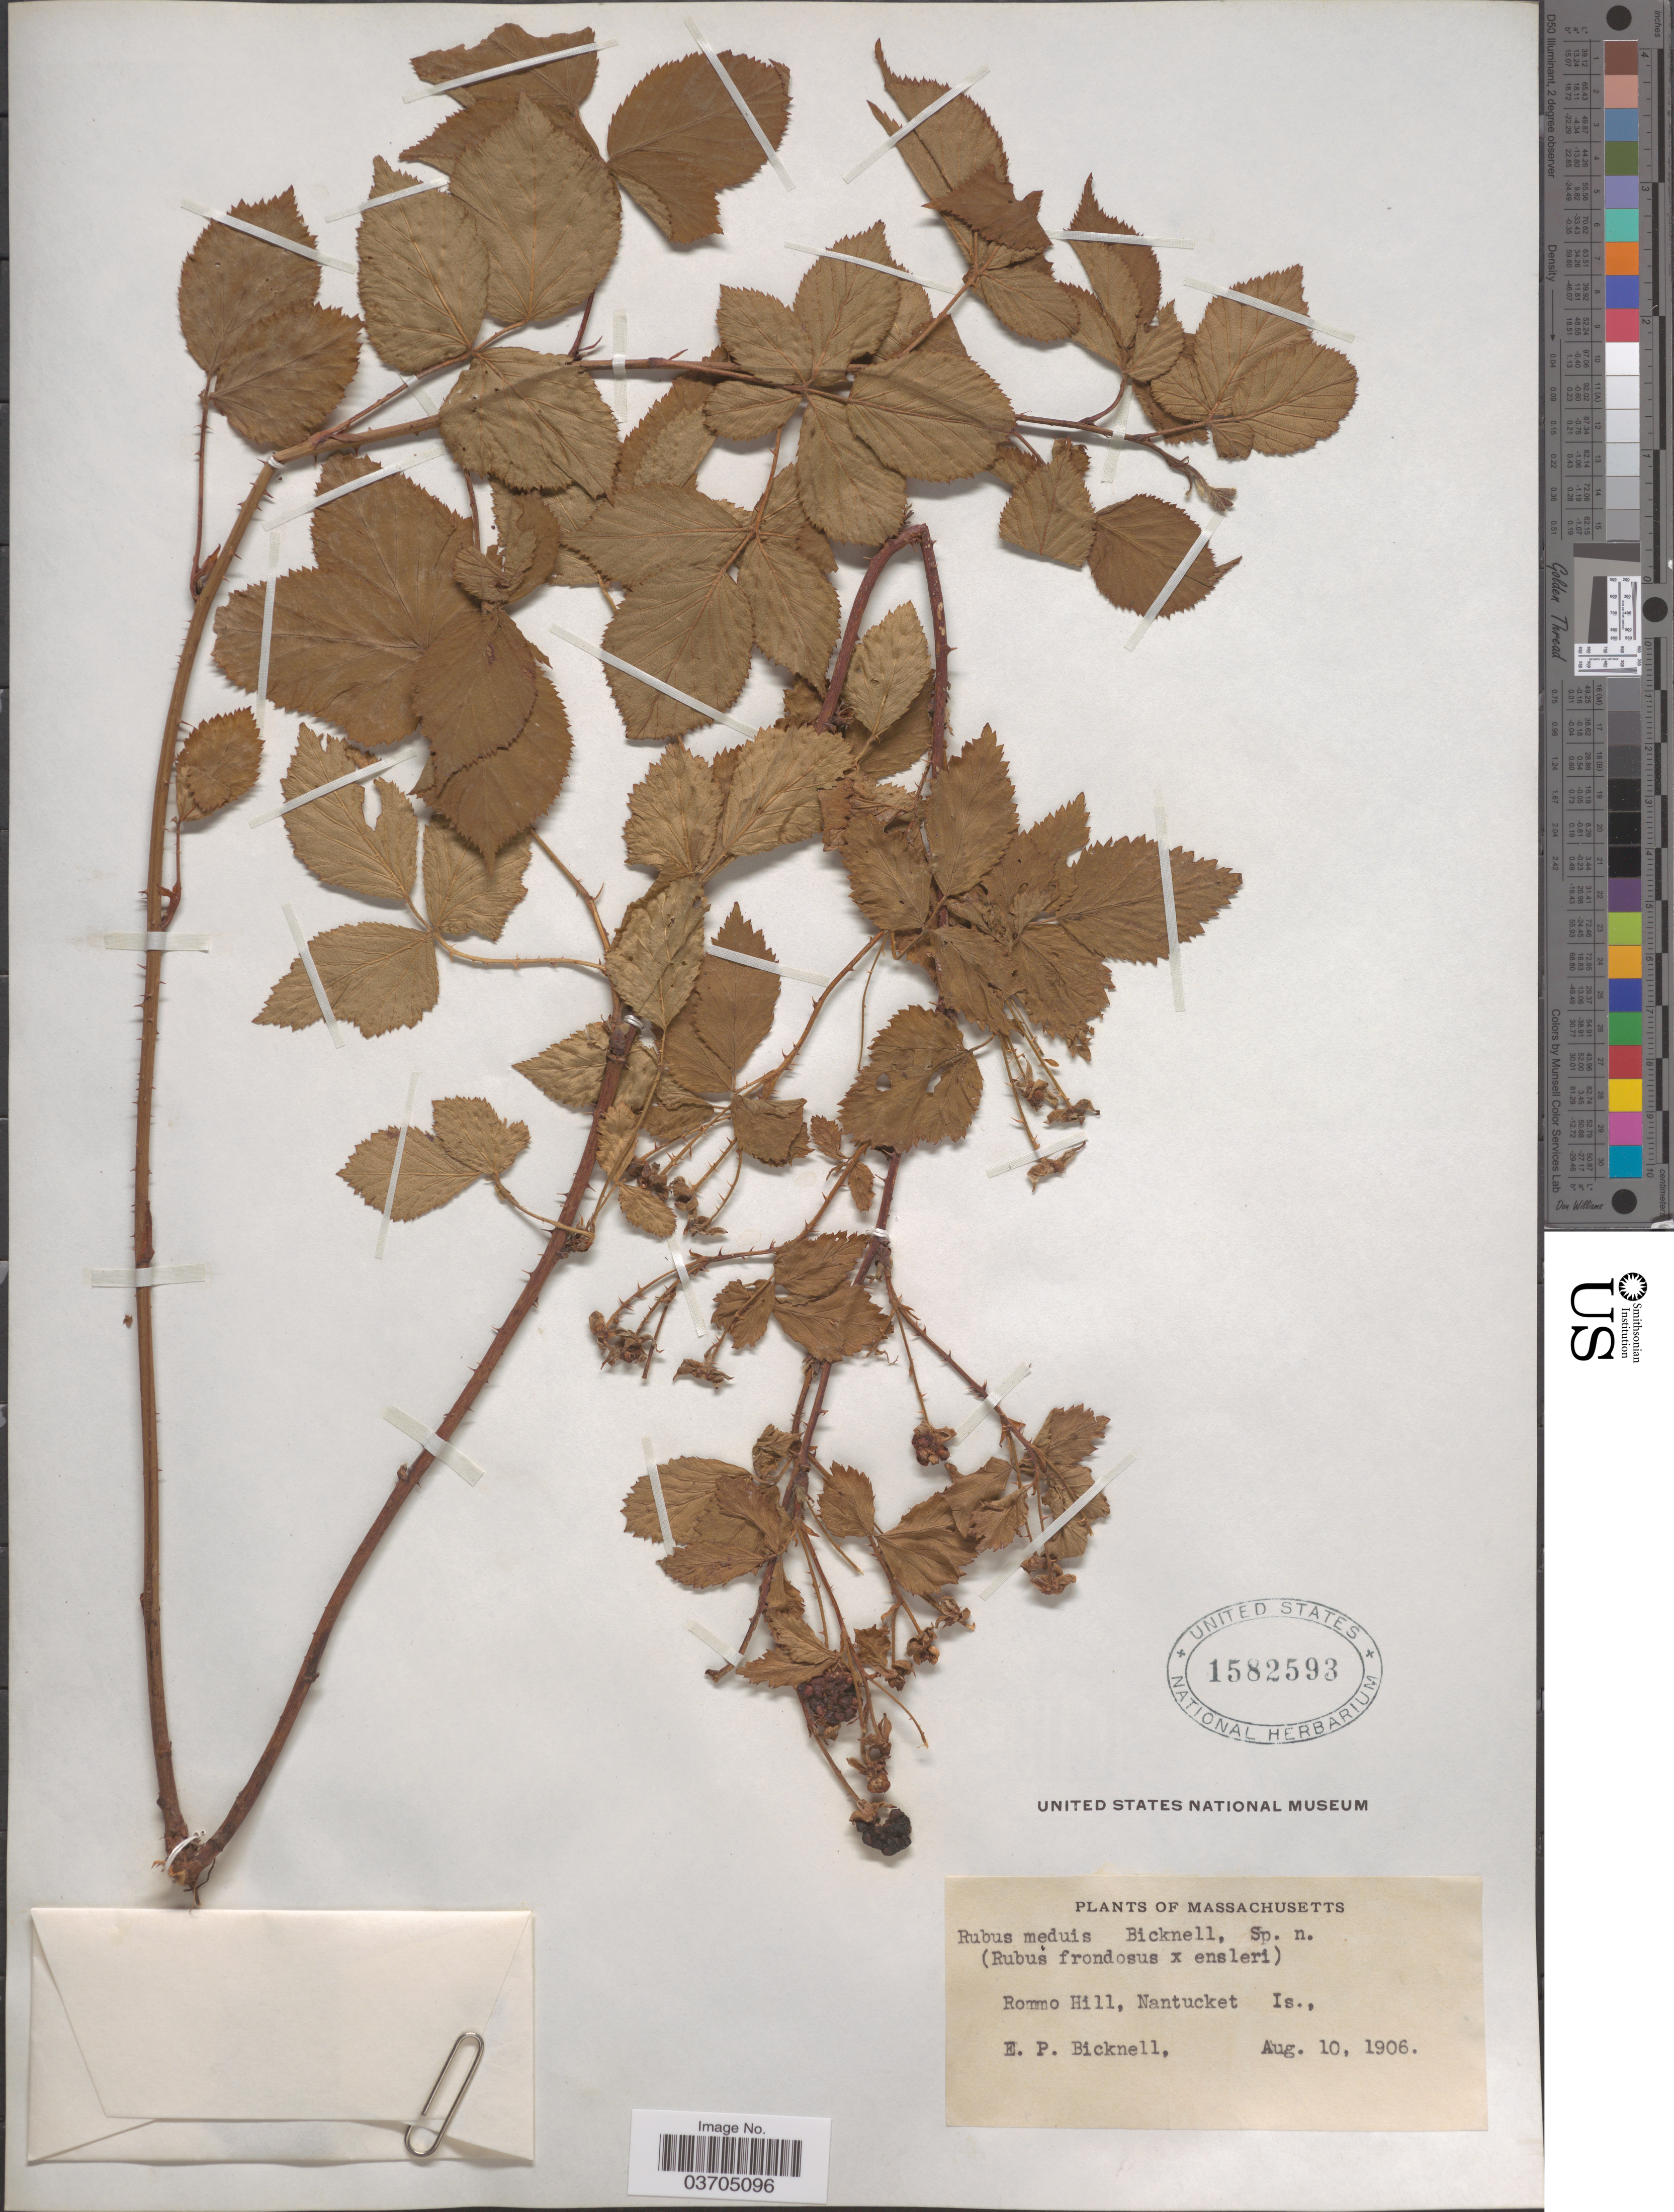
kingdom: Plantae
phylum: Tracheophyta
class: Magnoliopsida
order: Rosales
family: Rosaceae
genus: Rubus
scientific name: Rubus frondosus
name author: Bigelow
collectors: E. P. Bicknell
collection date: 1906-08-10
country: United States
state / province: Massachusetts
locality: Rommo Hill, Nantucket Is.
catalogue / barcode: US 1582593